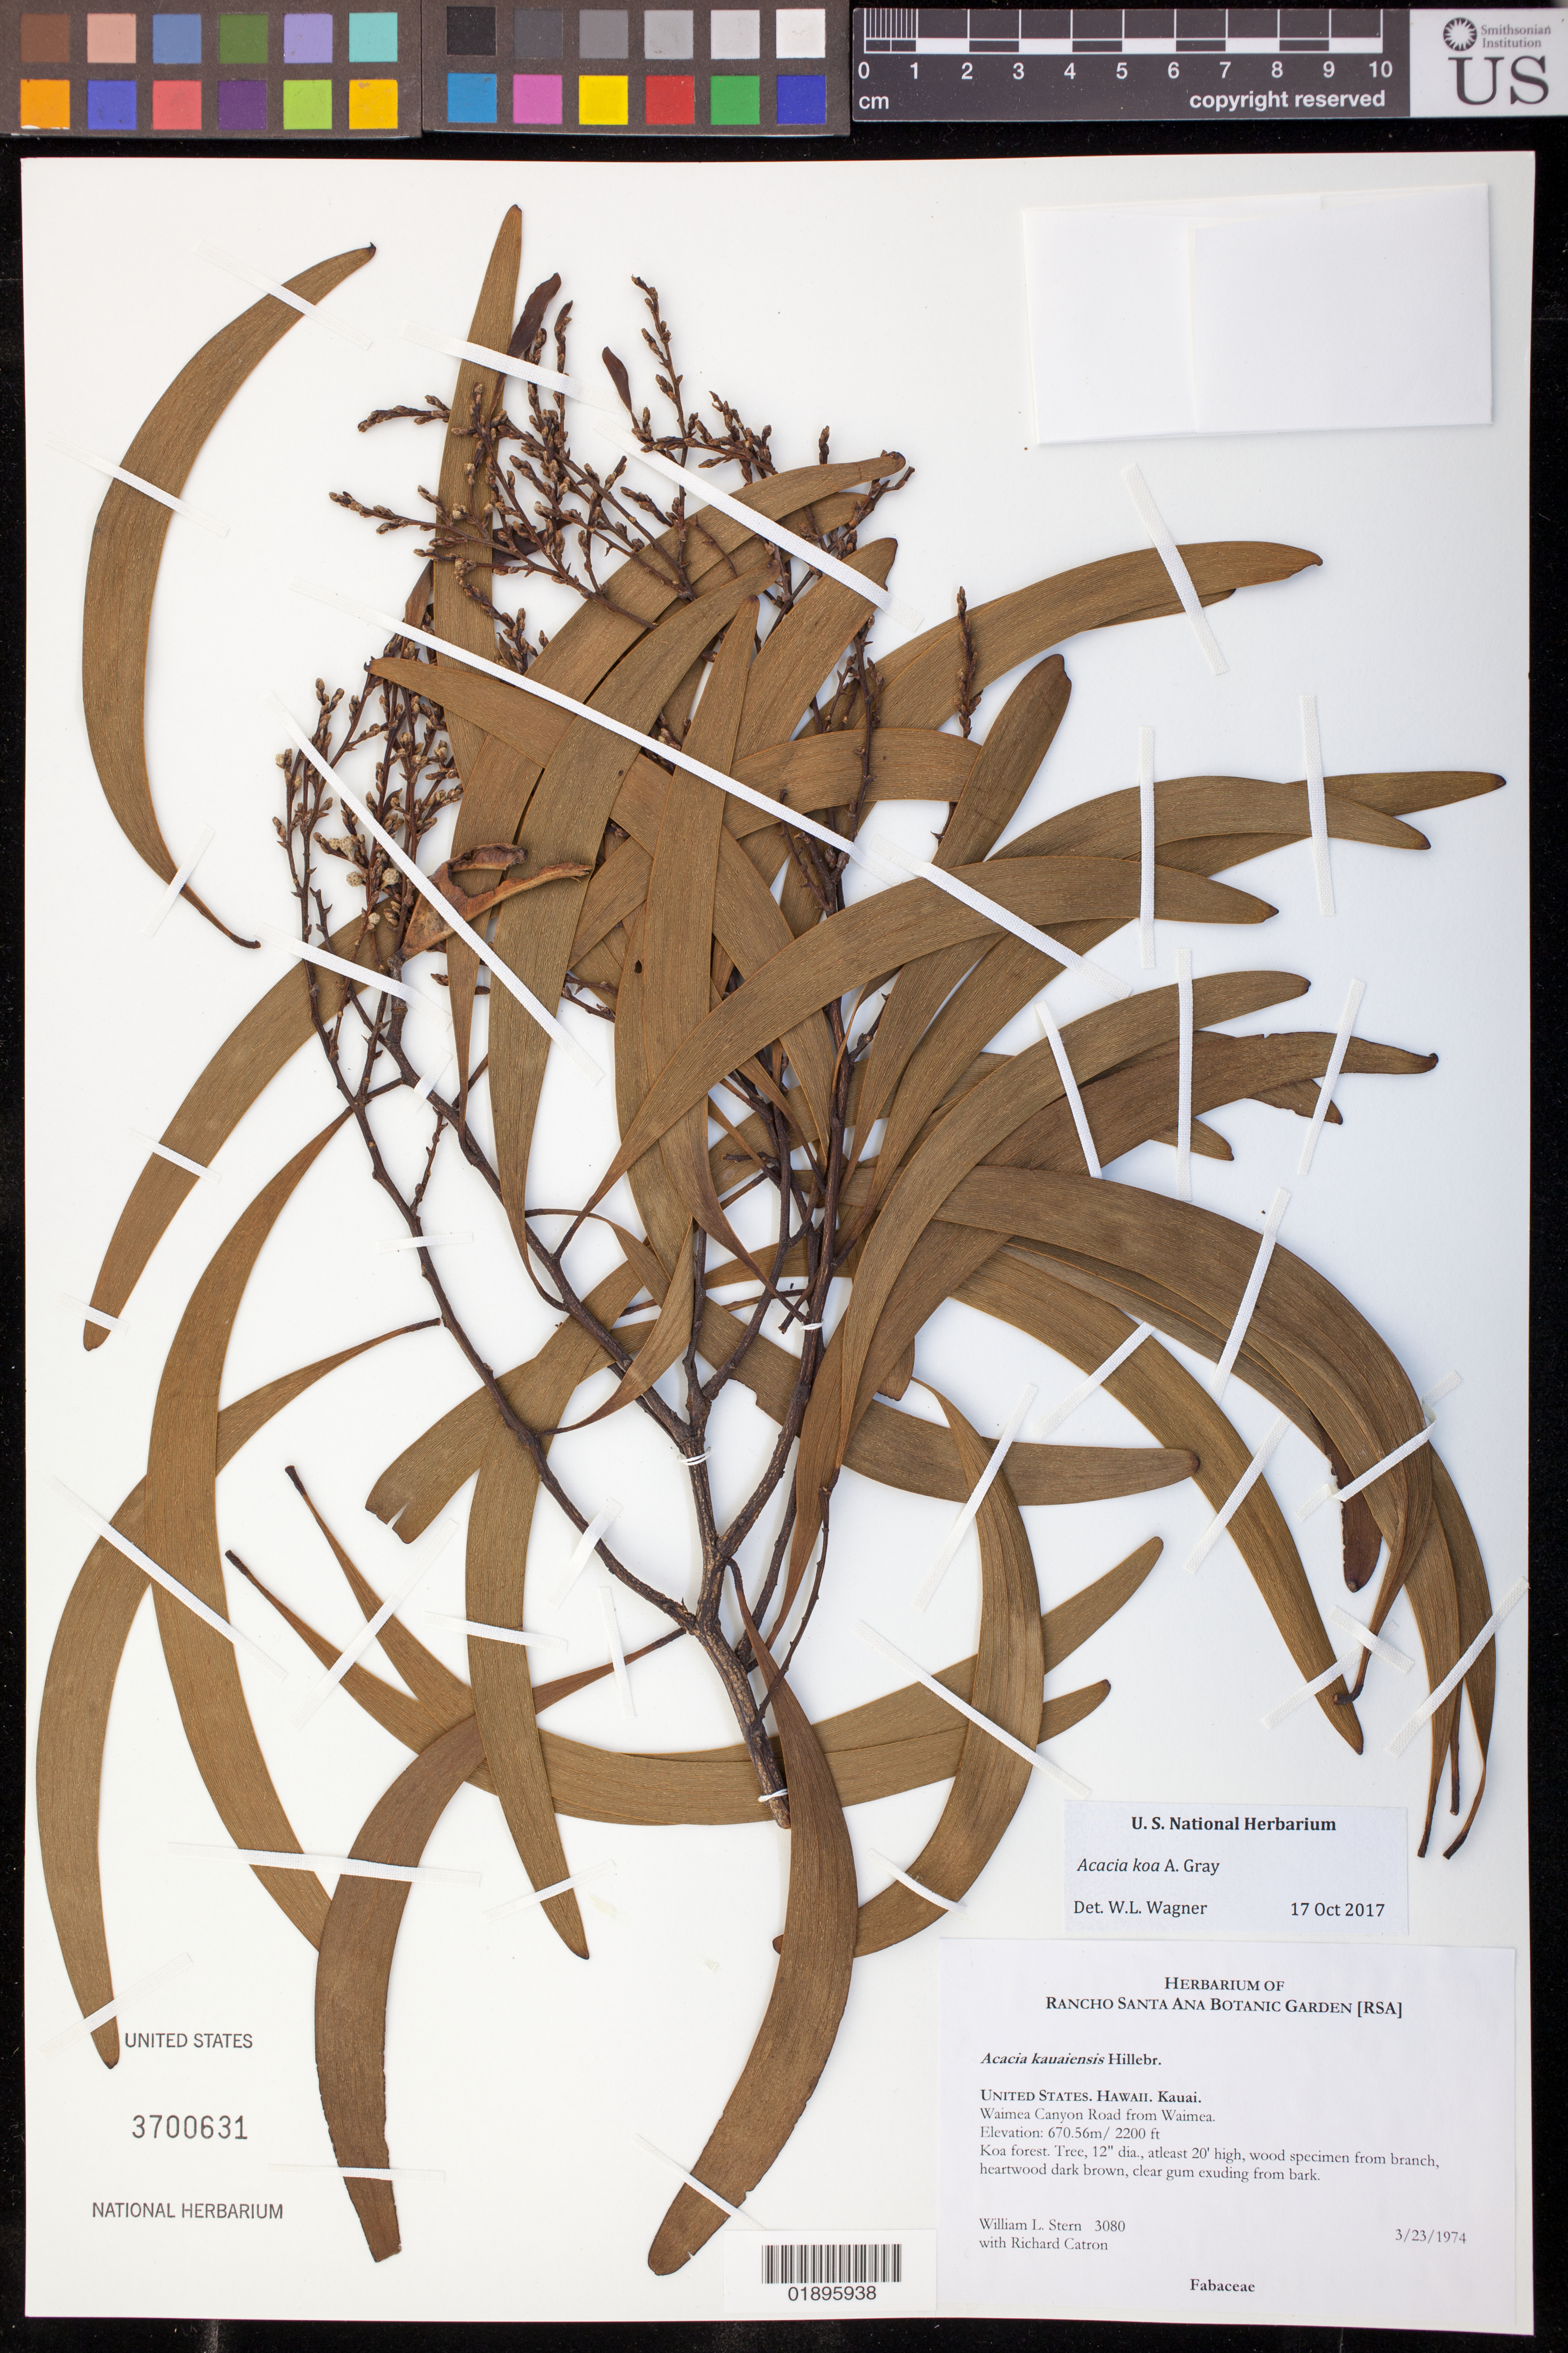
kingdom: Plantae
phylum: Tracheophyta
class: Magnoliopsida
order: Fabales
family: Fabaceae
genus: Acacia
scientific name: Acacia koa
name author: A. Gray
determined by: Wagner, W. L., (BOT), Smithsonian Institution - National Museum of Natural History (UNITED STATES)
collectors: W. L. Stern & R. Catron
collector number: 3080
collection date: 1974-03-23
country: United States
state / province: Hawaii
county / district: Kauai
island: Kaua'i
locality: Waimea Canyon Road from Waimea.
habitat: Forest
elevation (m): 671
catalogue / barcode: US 3700631